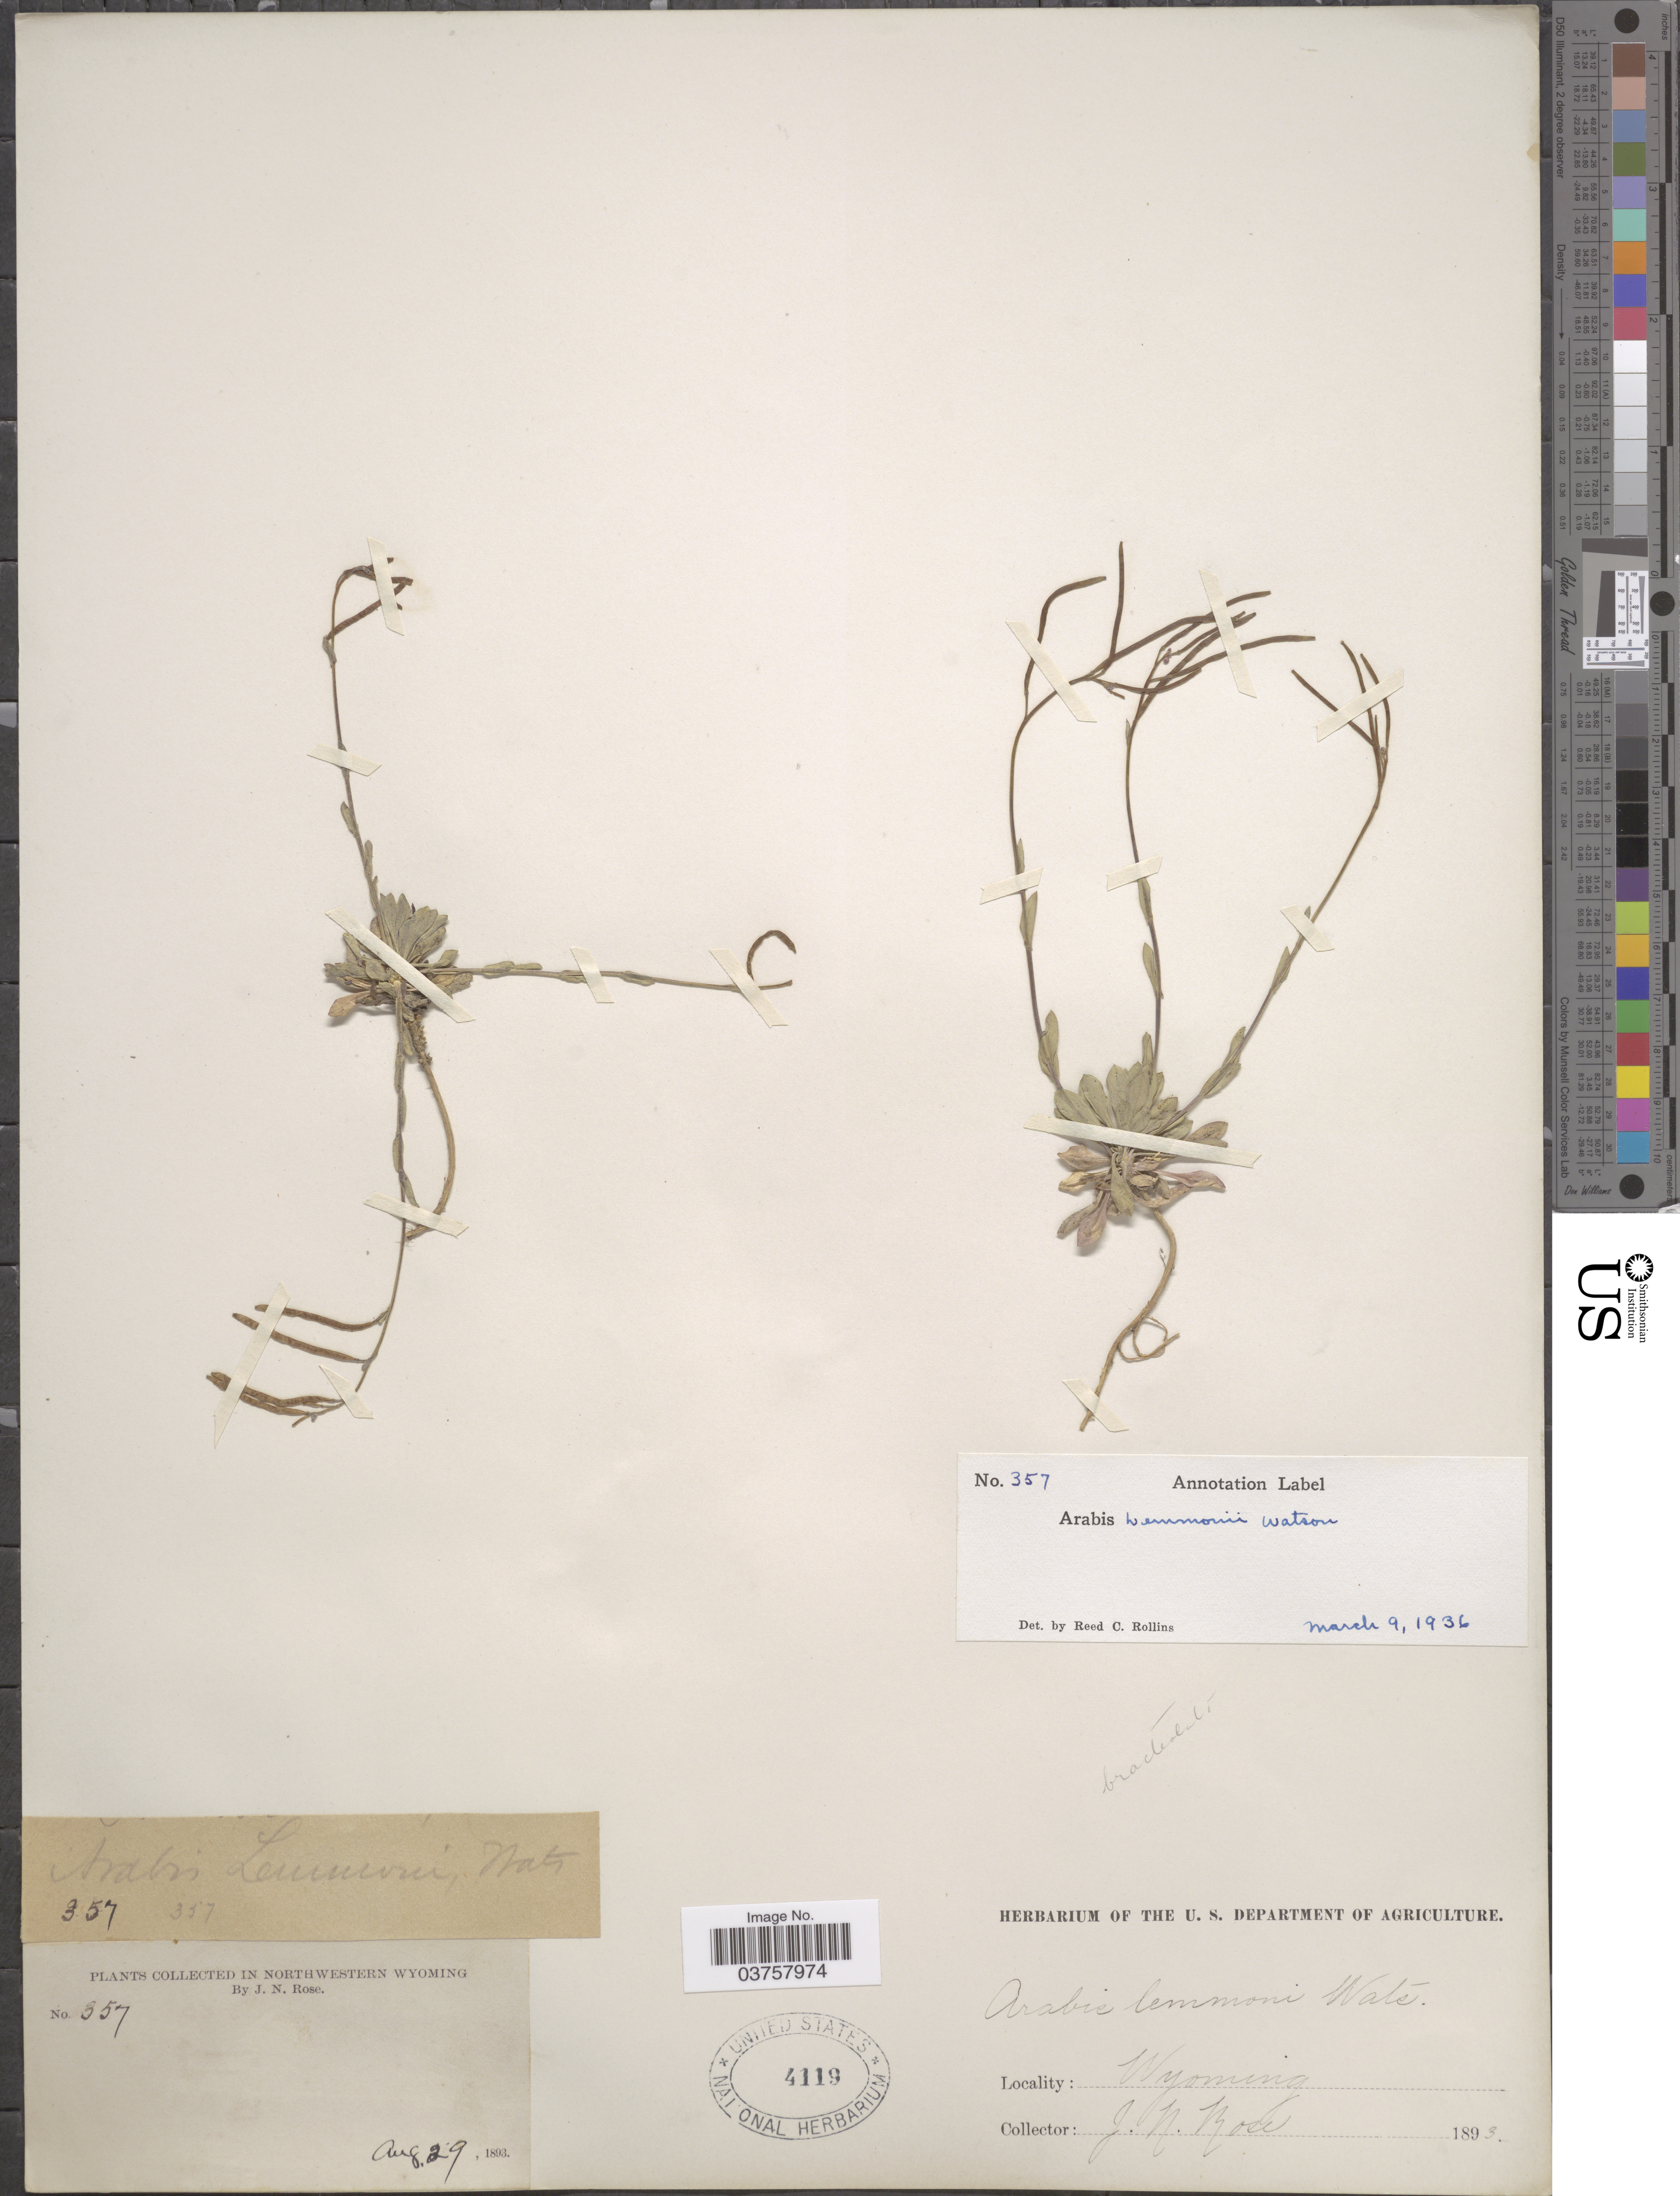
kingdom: Plantae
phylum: Tracheophyta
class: Magnoliopsida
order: Brassicales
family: Brassicaceae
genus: Arabis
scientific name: Arabis lemmonii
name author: S. Watson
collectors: J. N. Rose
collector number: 357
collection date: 1893-08-29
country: United States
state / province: Wyoming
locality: Northwestern Wyoming.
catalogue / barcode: US 4119